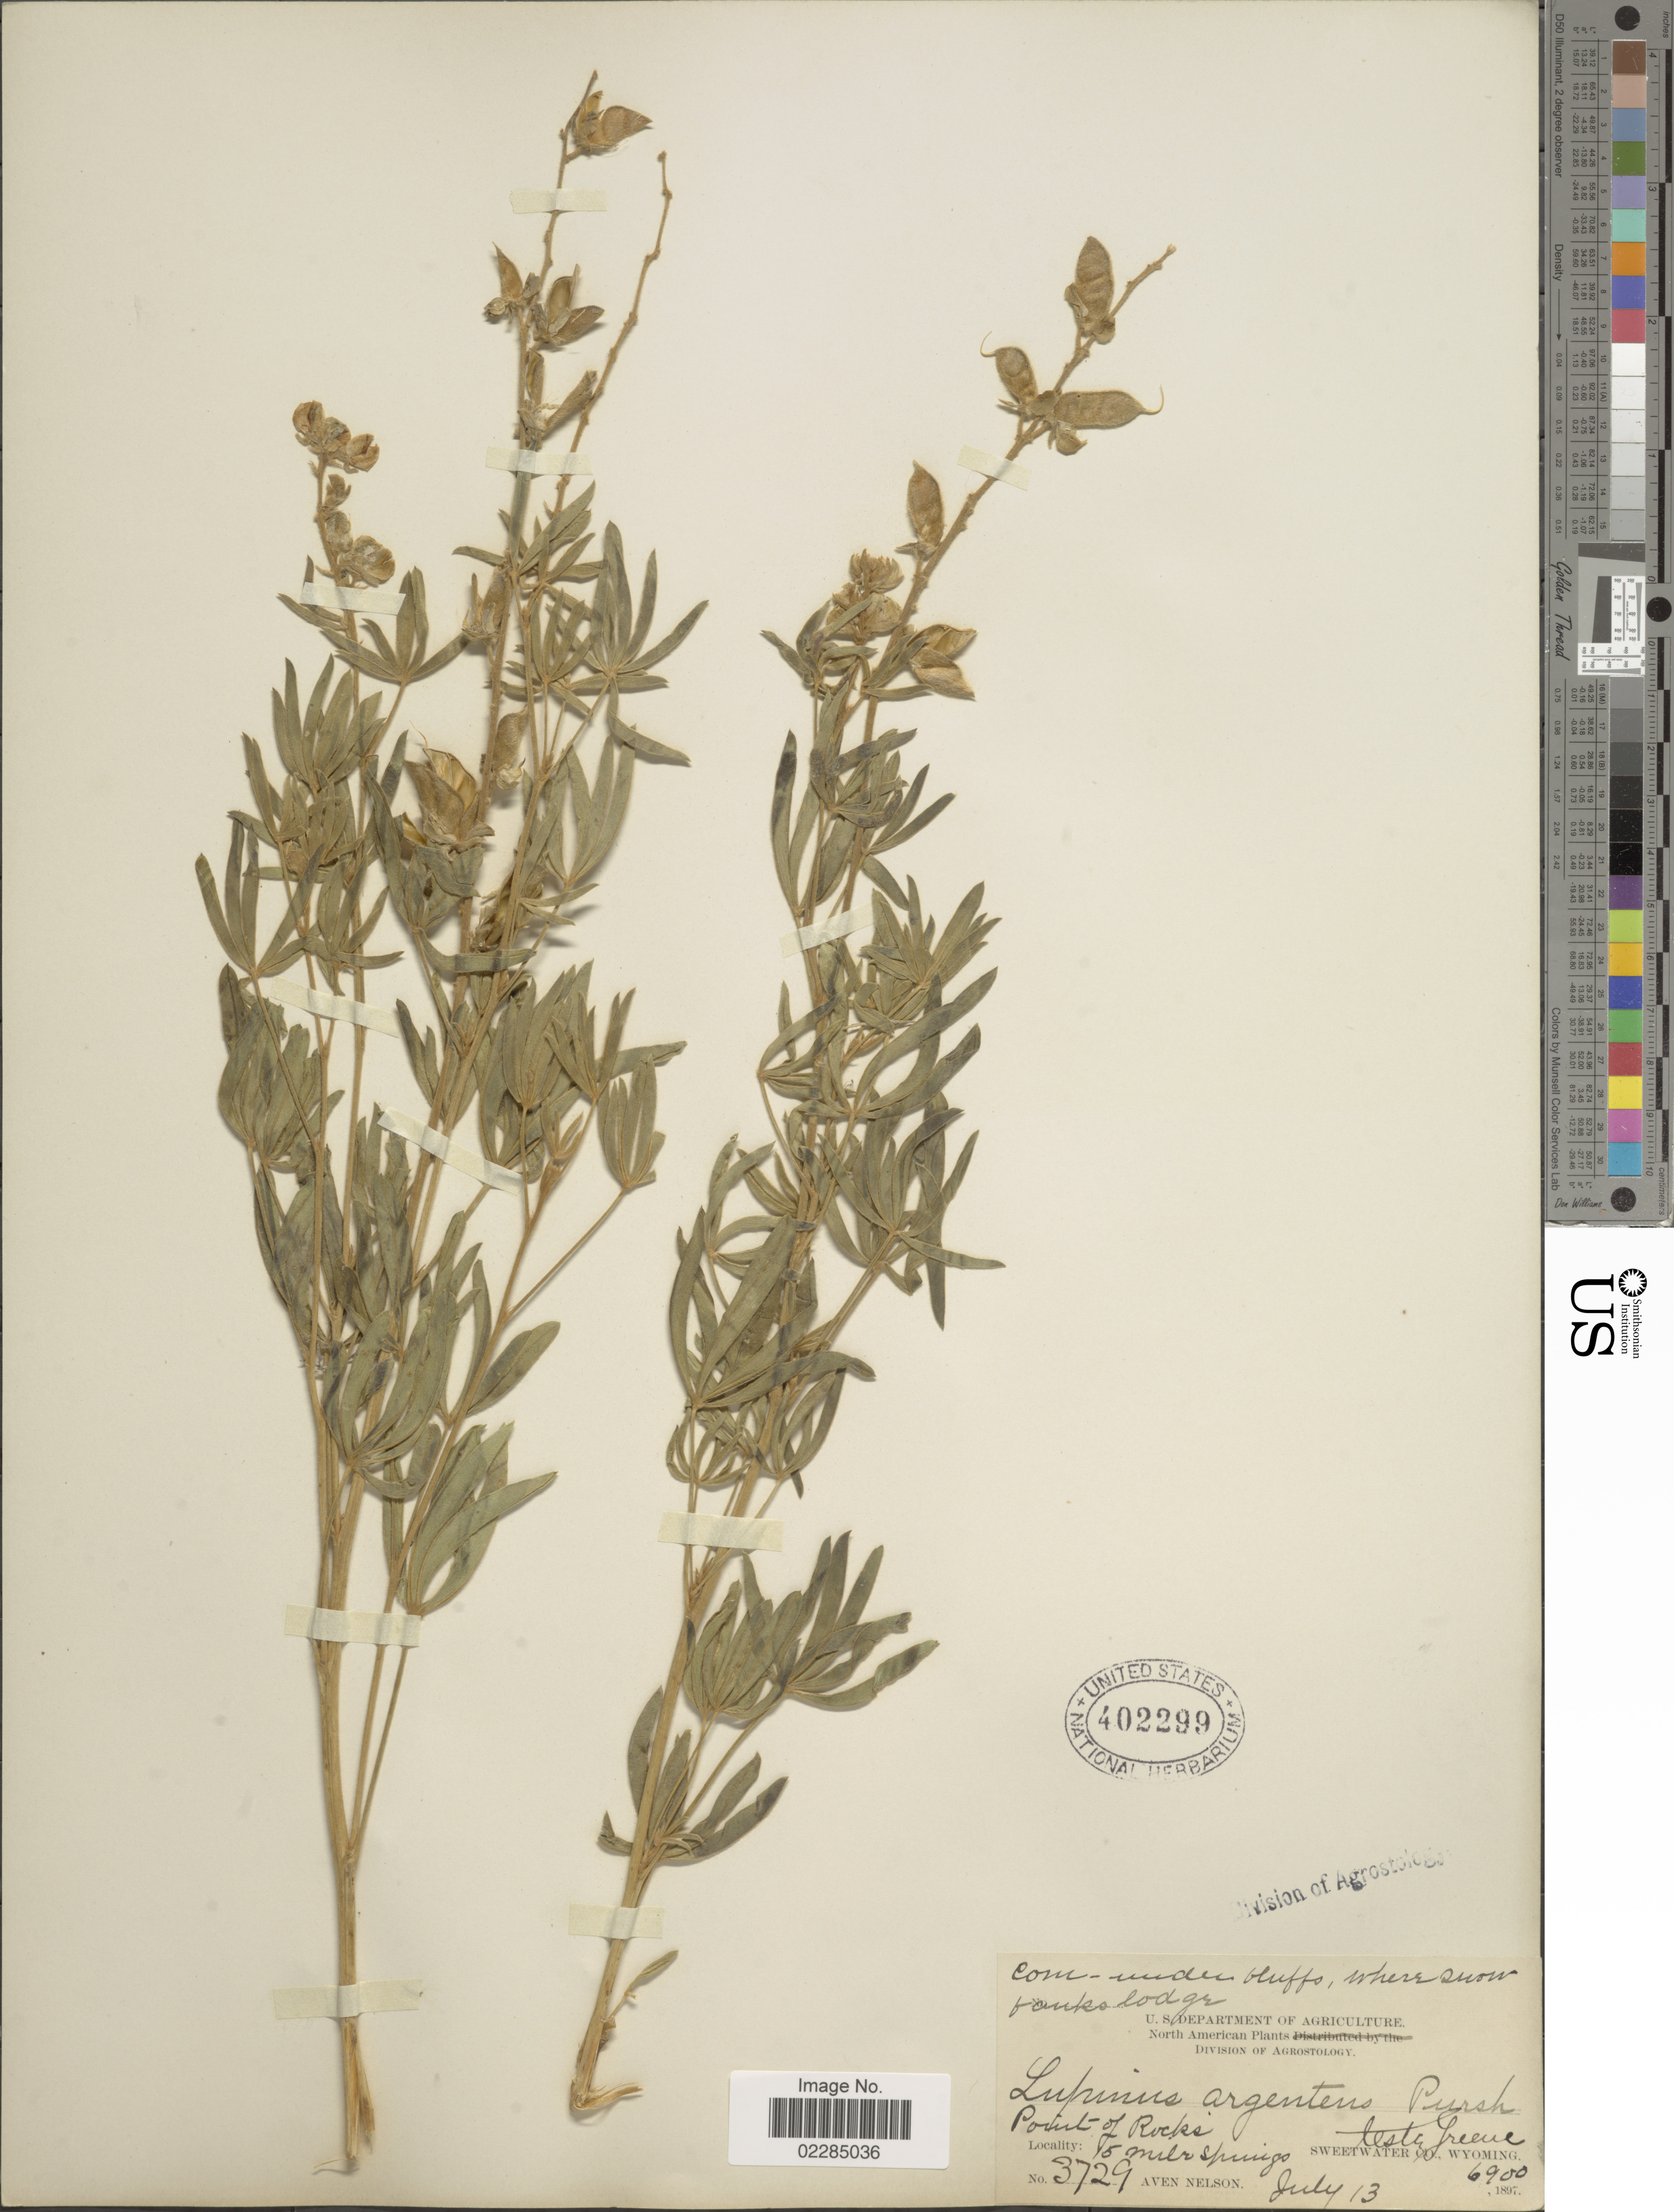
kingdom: Plantae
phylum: Tracheophyta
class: Magnoliopsida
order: Fabales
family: Fabaceae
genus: Lupinus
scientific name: Lupinus decumbens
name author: Torr.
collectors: A. Nelson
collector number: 3729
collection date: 1897-07-13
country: United States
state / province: Wyoming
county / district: Sweetwater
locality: Point of Rocks 5 miles springs. Sweetwater Co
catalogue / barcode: US 402299